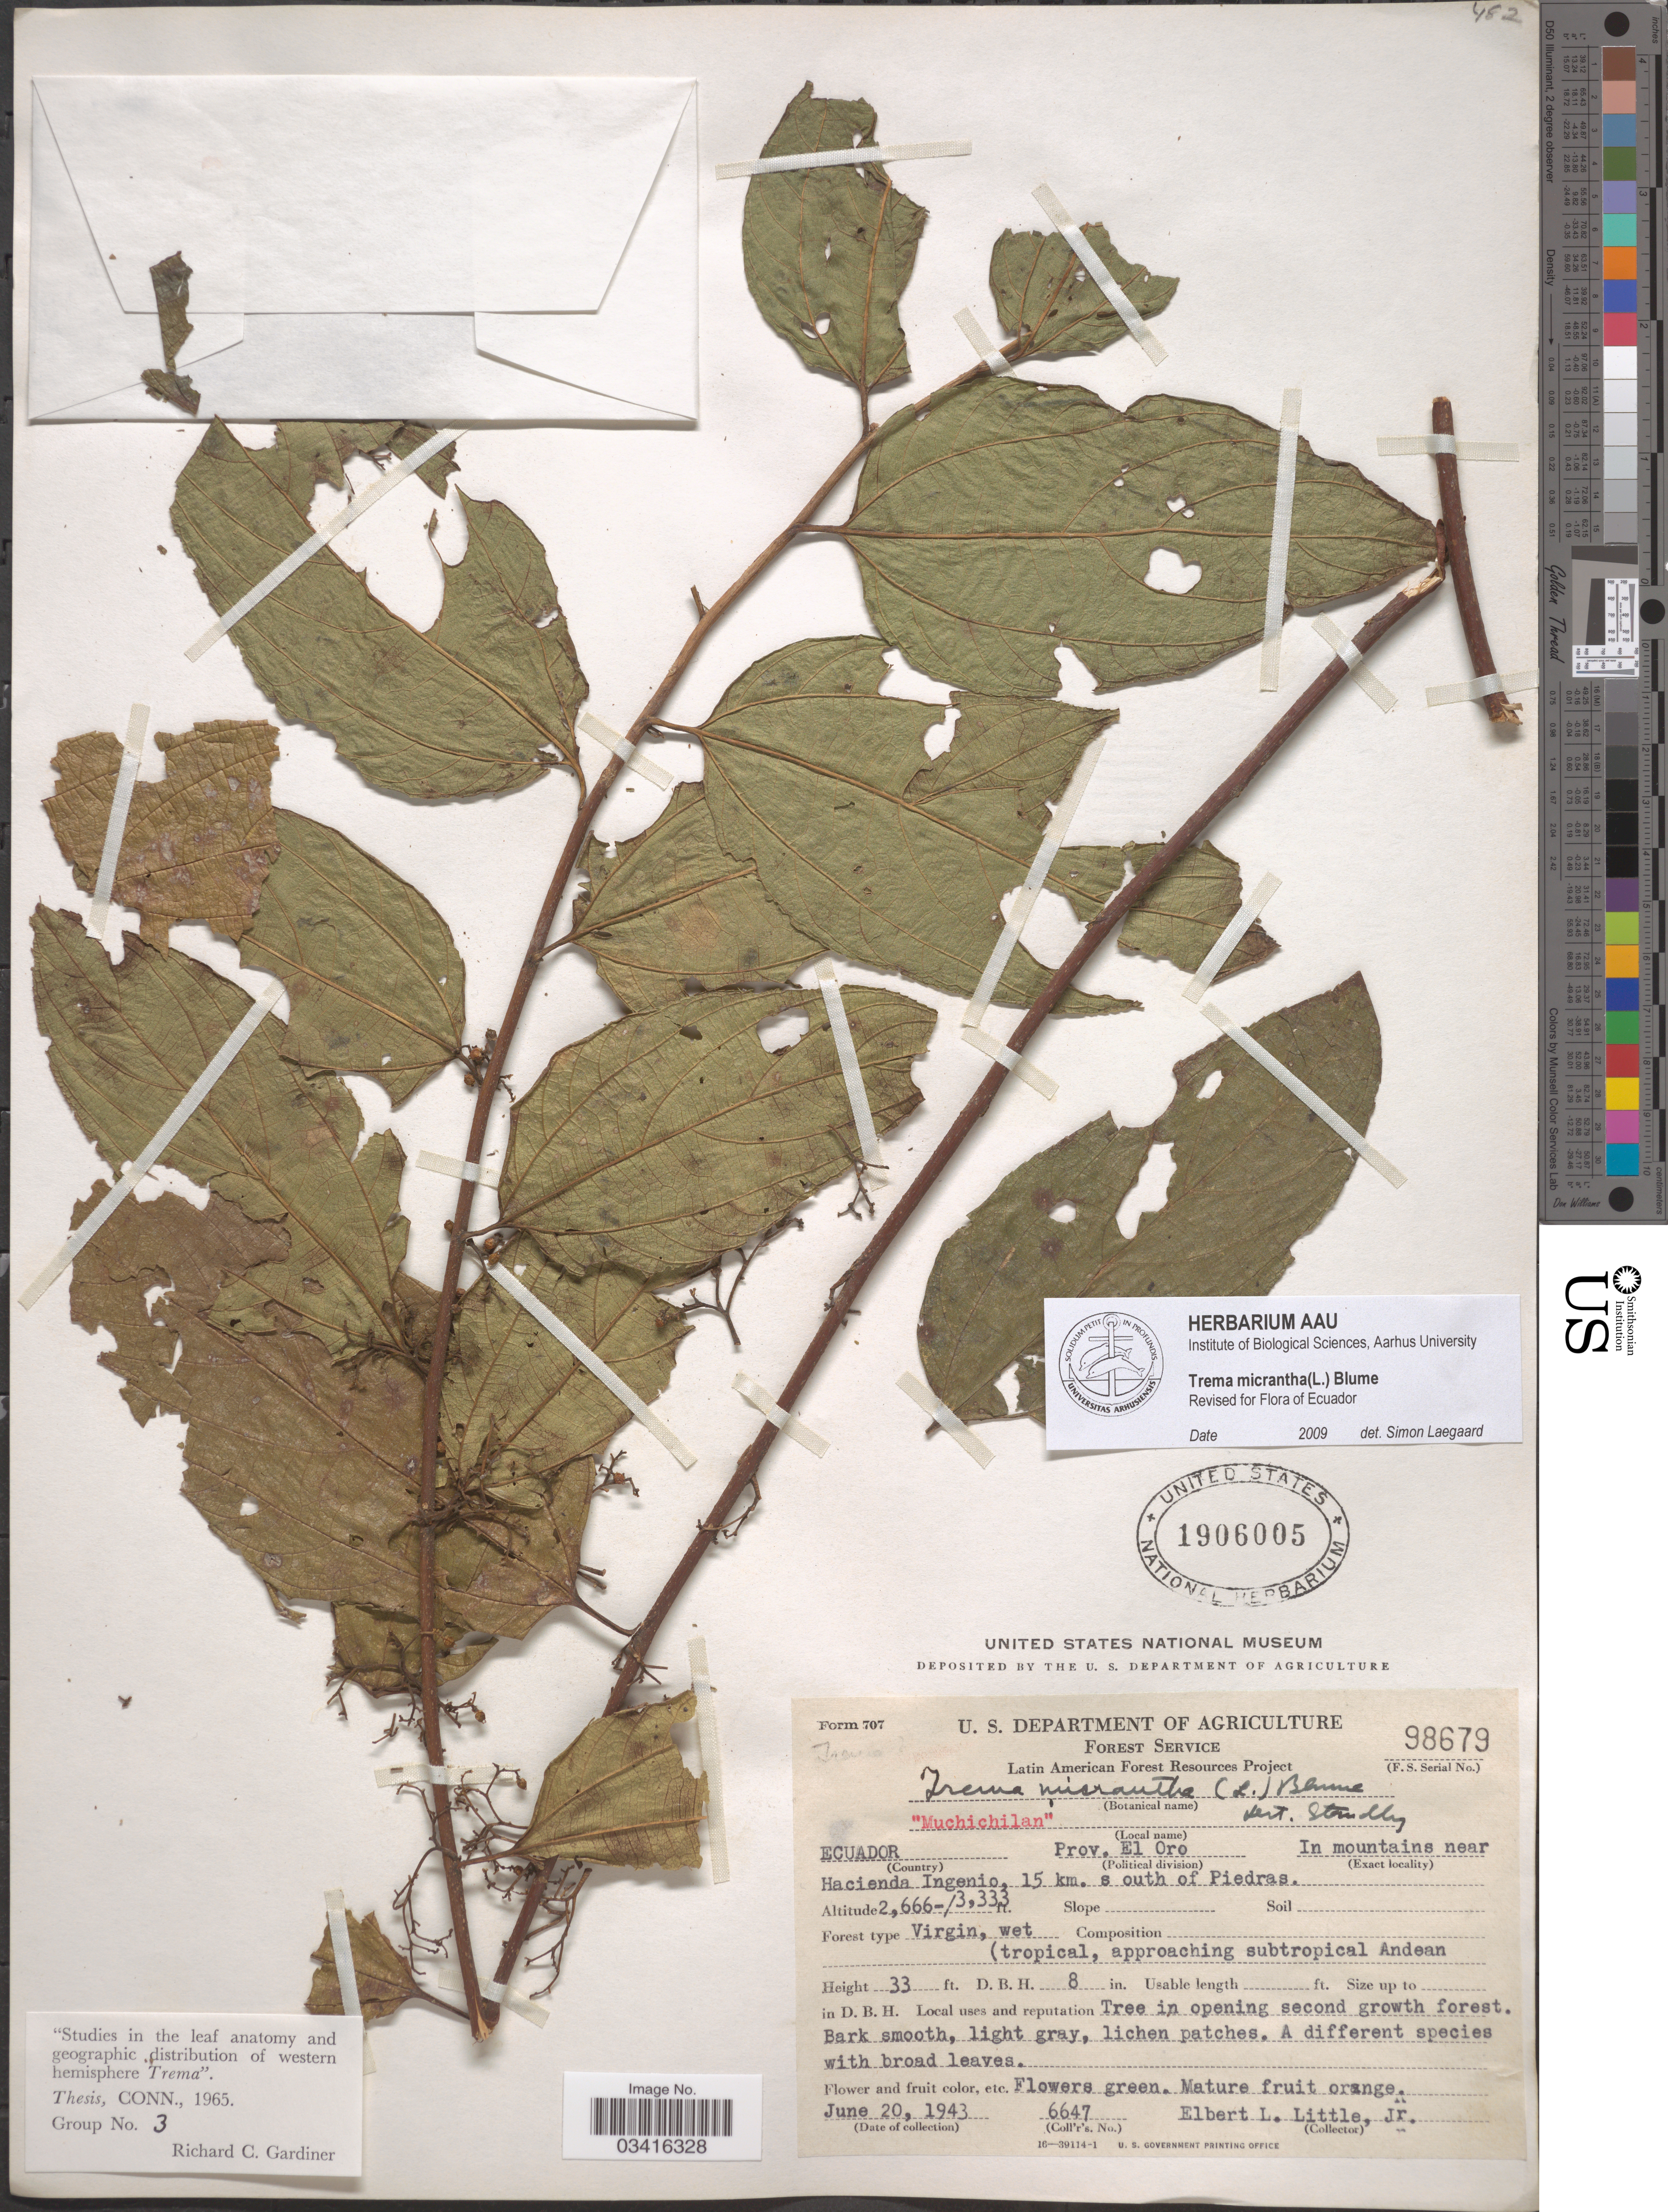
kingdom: Plantae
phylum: Tracheophyta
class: Magnoliopsida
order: Rosales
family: Cannabaceae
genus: Trema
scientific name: Trema micranthum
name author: (L.) Blume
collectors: E. L. Little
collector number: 6647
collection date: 1943-06-20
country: Ecuador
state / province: El Oro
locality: In mountains near Hacienda Ingenio, 15 km. south of Piedras.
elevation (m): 813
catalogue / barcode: US 1906005